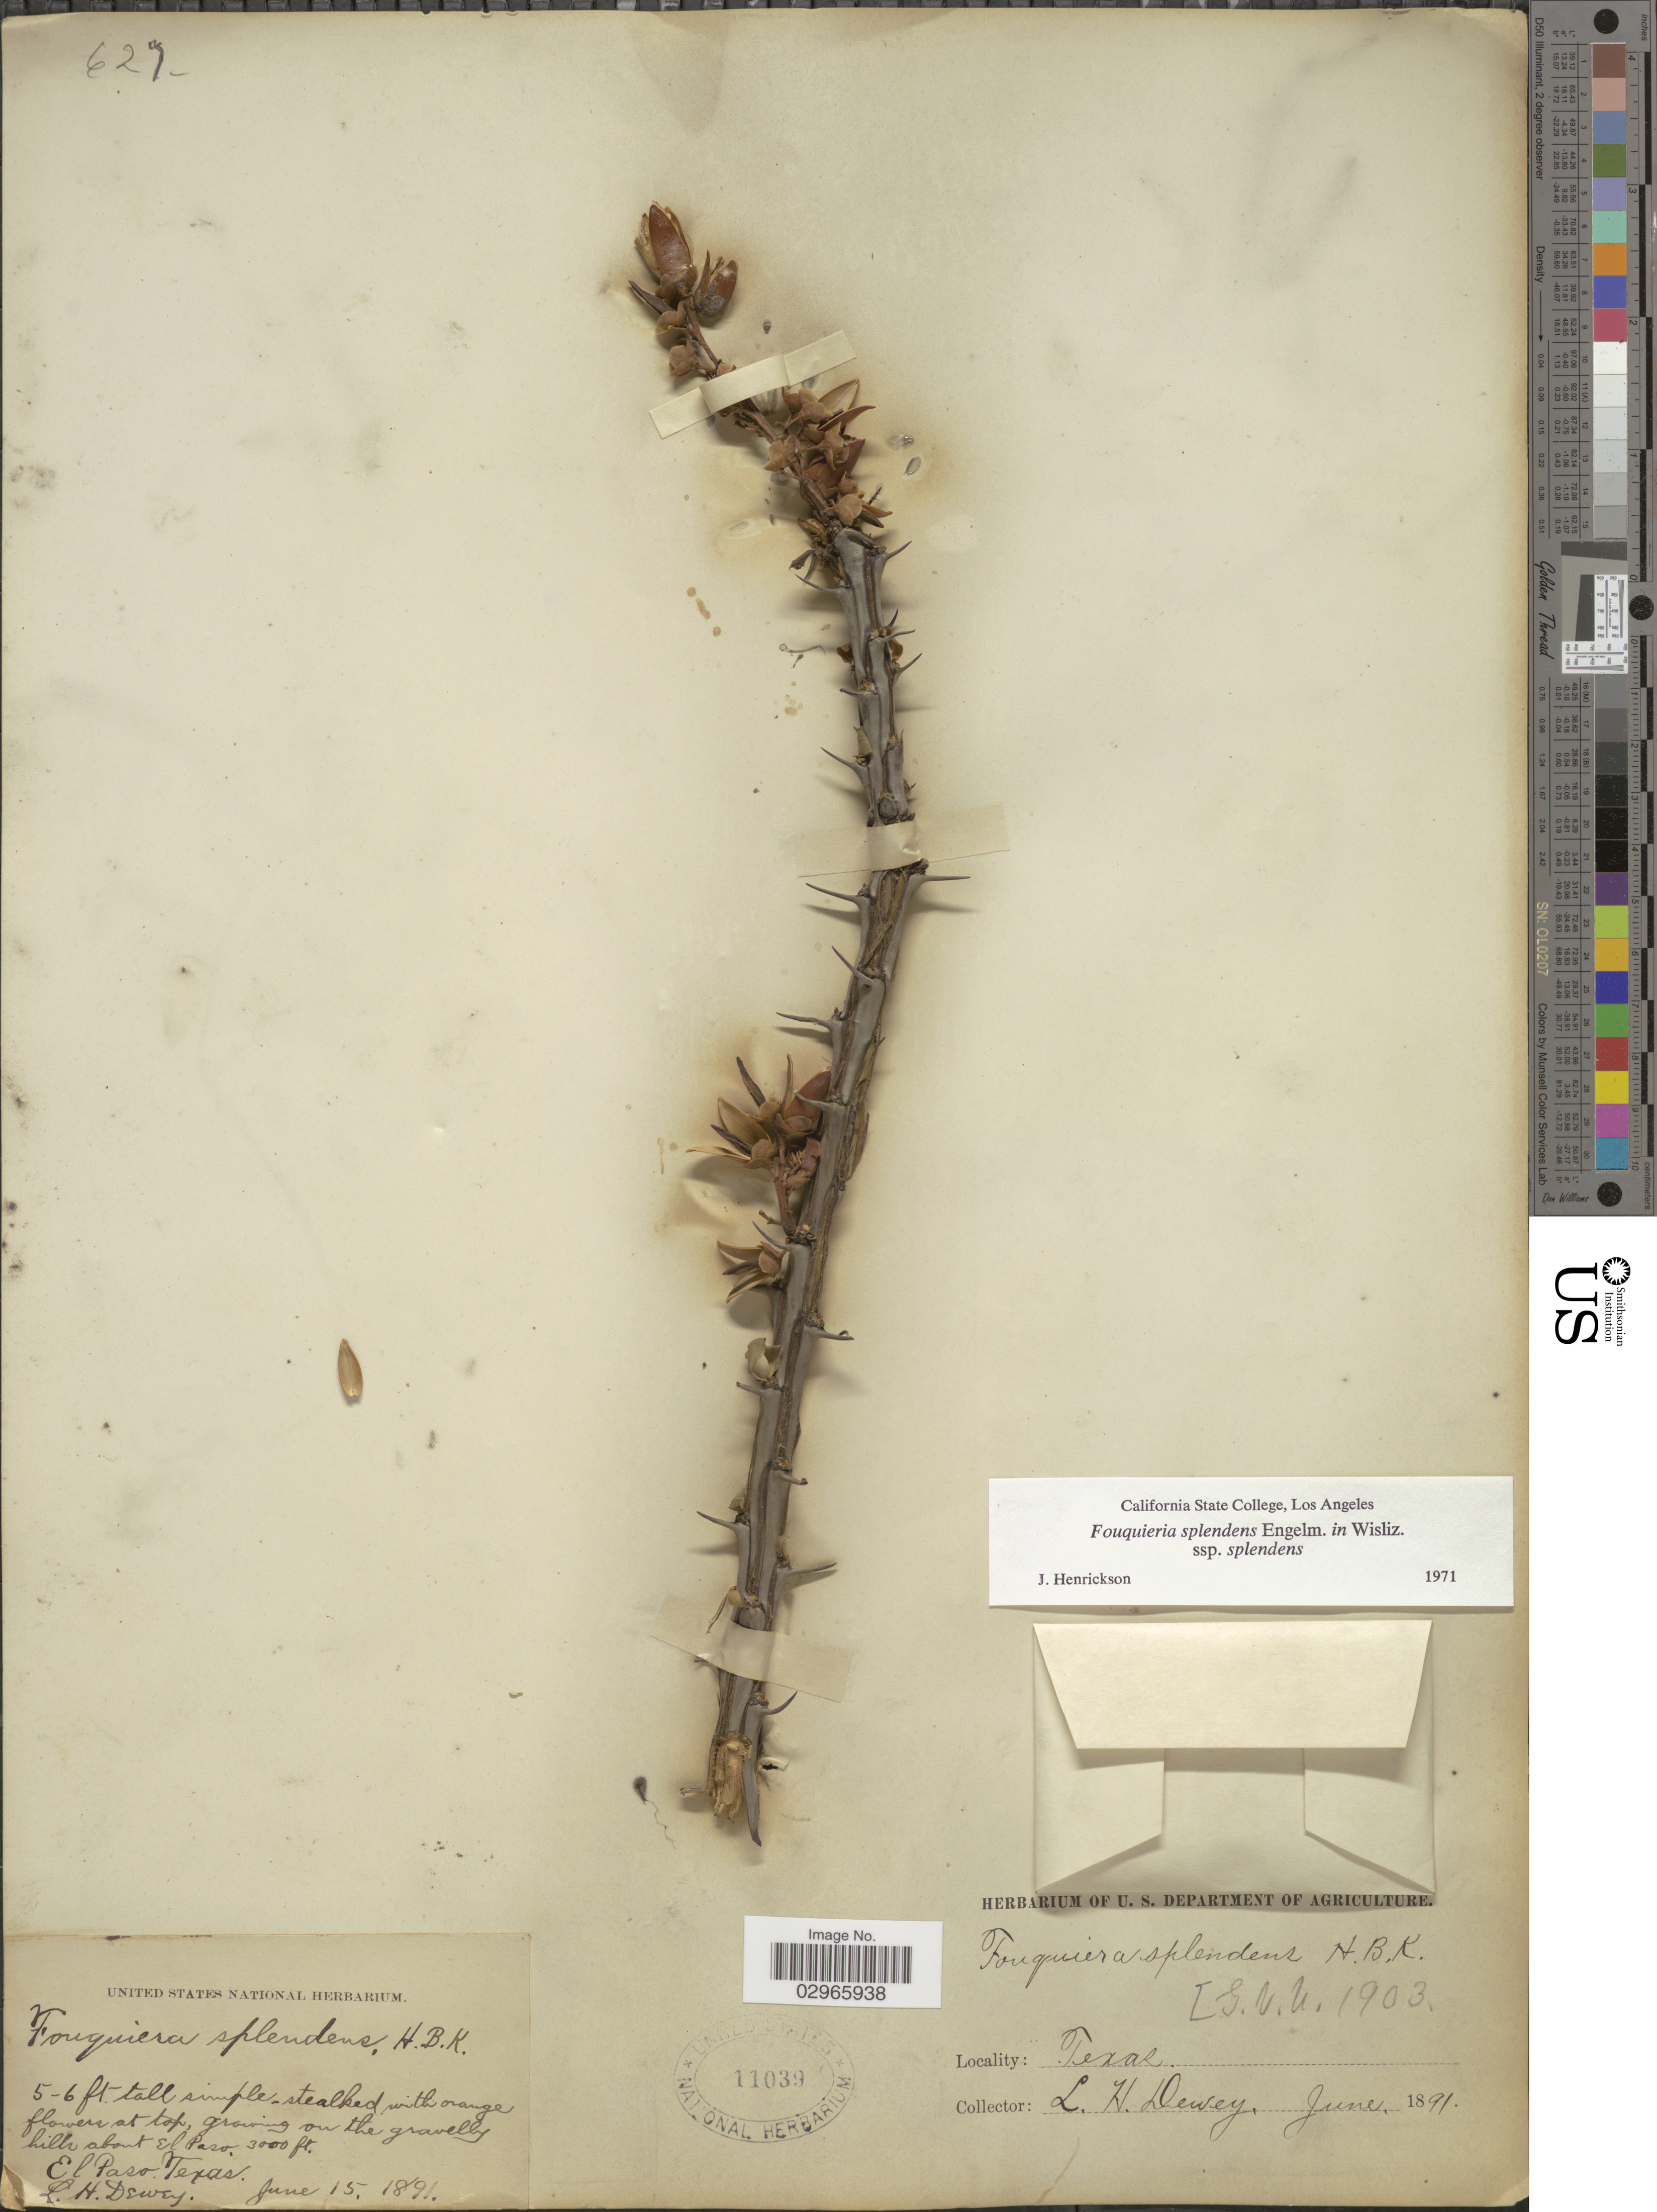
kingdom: Plantae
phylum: Tracheophyta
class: Magnoliopsida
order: Ericales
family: Fouquieriaceae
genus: Fouquieria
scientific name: Fouquieria splendens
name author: Engelm.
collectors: L. H. Dewey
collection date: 1891-06-15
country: United States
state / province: Texas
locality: El Paso.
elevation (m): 914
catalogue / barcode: US 11039